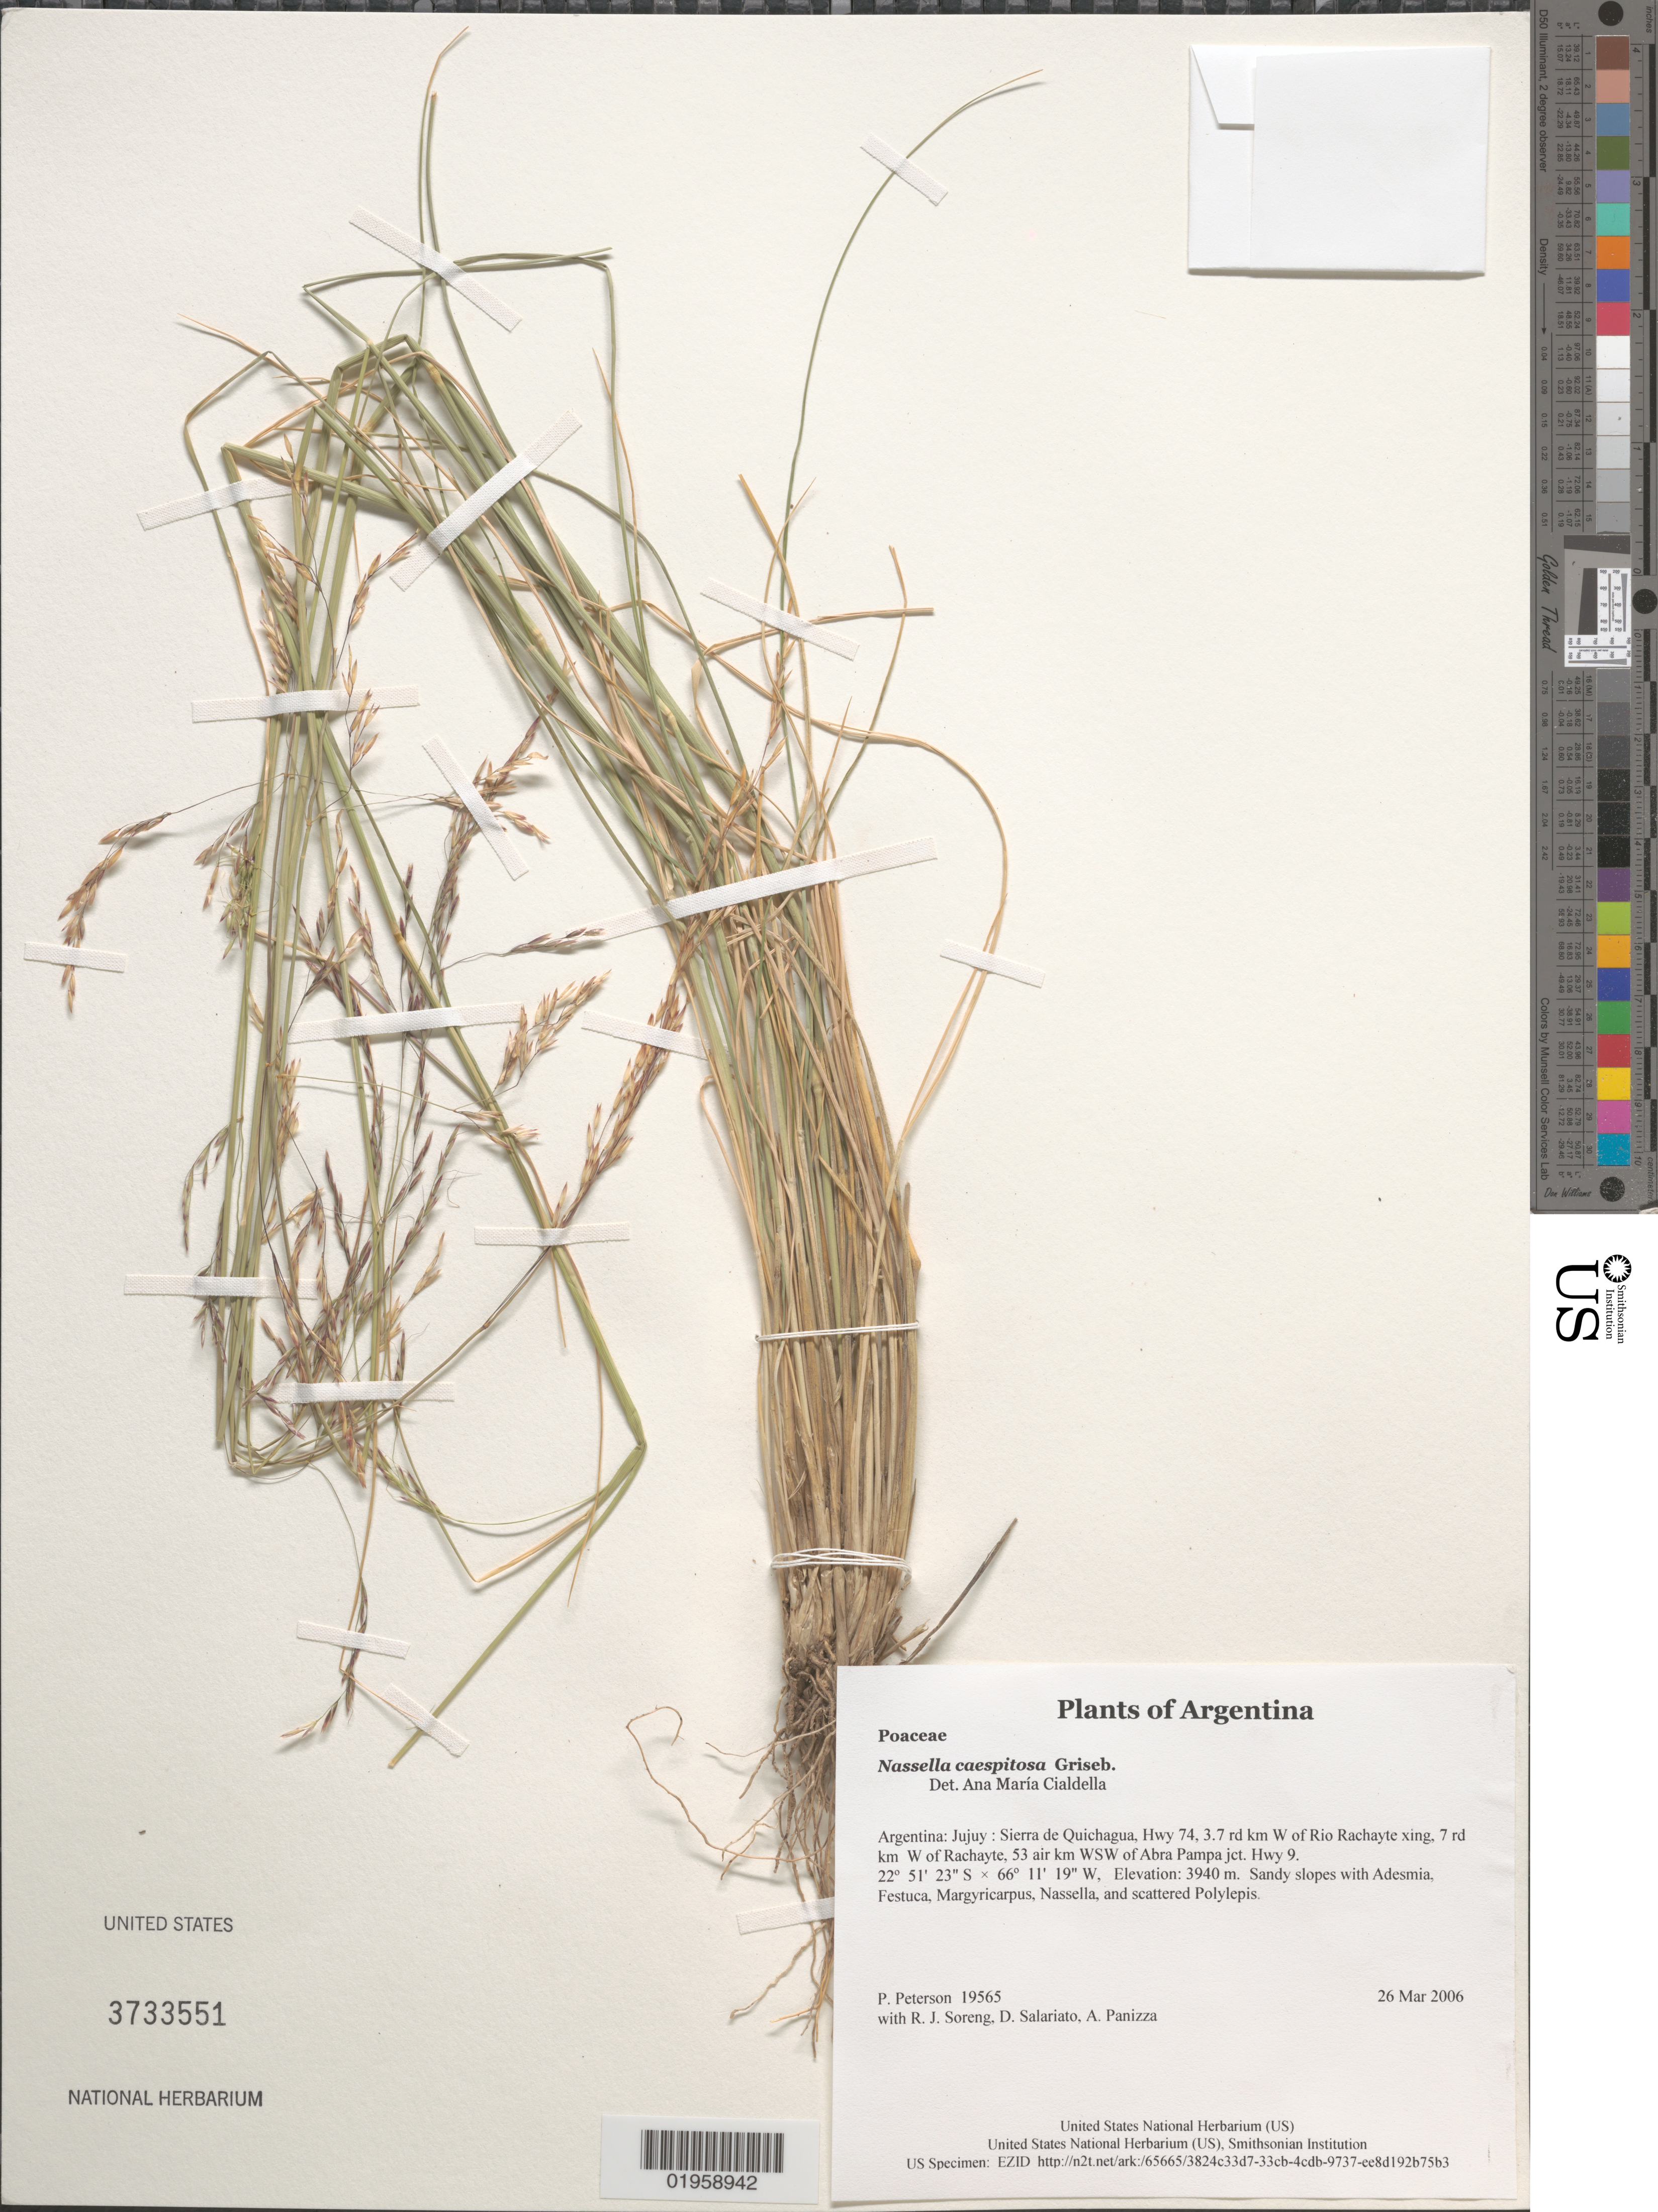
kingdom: Plantae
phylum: Tracheophyta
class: Liliopsida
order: Poales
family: Poaceae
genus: Nassella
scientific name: Nassella caespitosa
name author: Griseb.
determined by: Cialdella, A. M.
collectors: P. M. Peterson, R. J. Soreng, D. Salariato & A. Panizza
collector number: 19565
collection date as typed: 26 Mar 2006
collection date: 2006-03-26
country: Argentina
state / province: Jujuy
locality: Sierra de Quichagua, Hwy 74, 3.7 rd km W of Rio Rachayte xing, 7 rd km W of Rachayte, 53 air km WSW of Abra Pampa jct. Hwy 9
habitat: Sandy slopes with Adesmia, Festuca, Margyricarpus, Nassella, and scattered Polylepis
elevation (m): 3940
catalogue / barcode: US 3733551